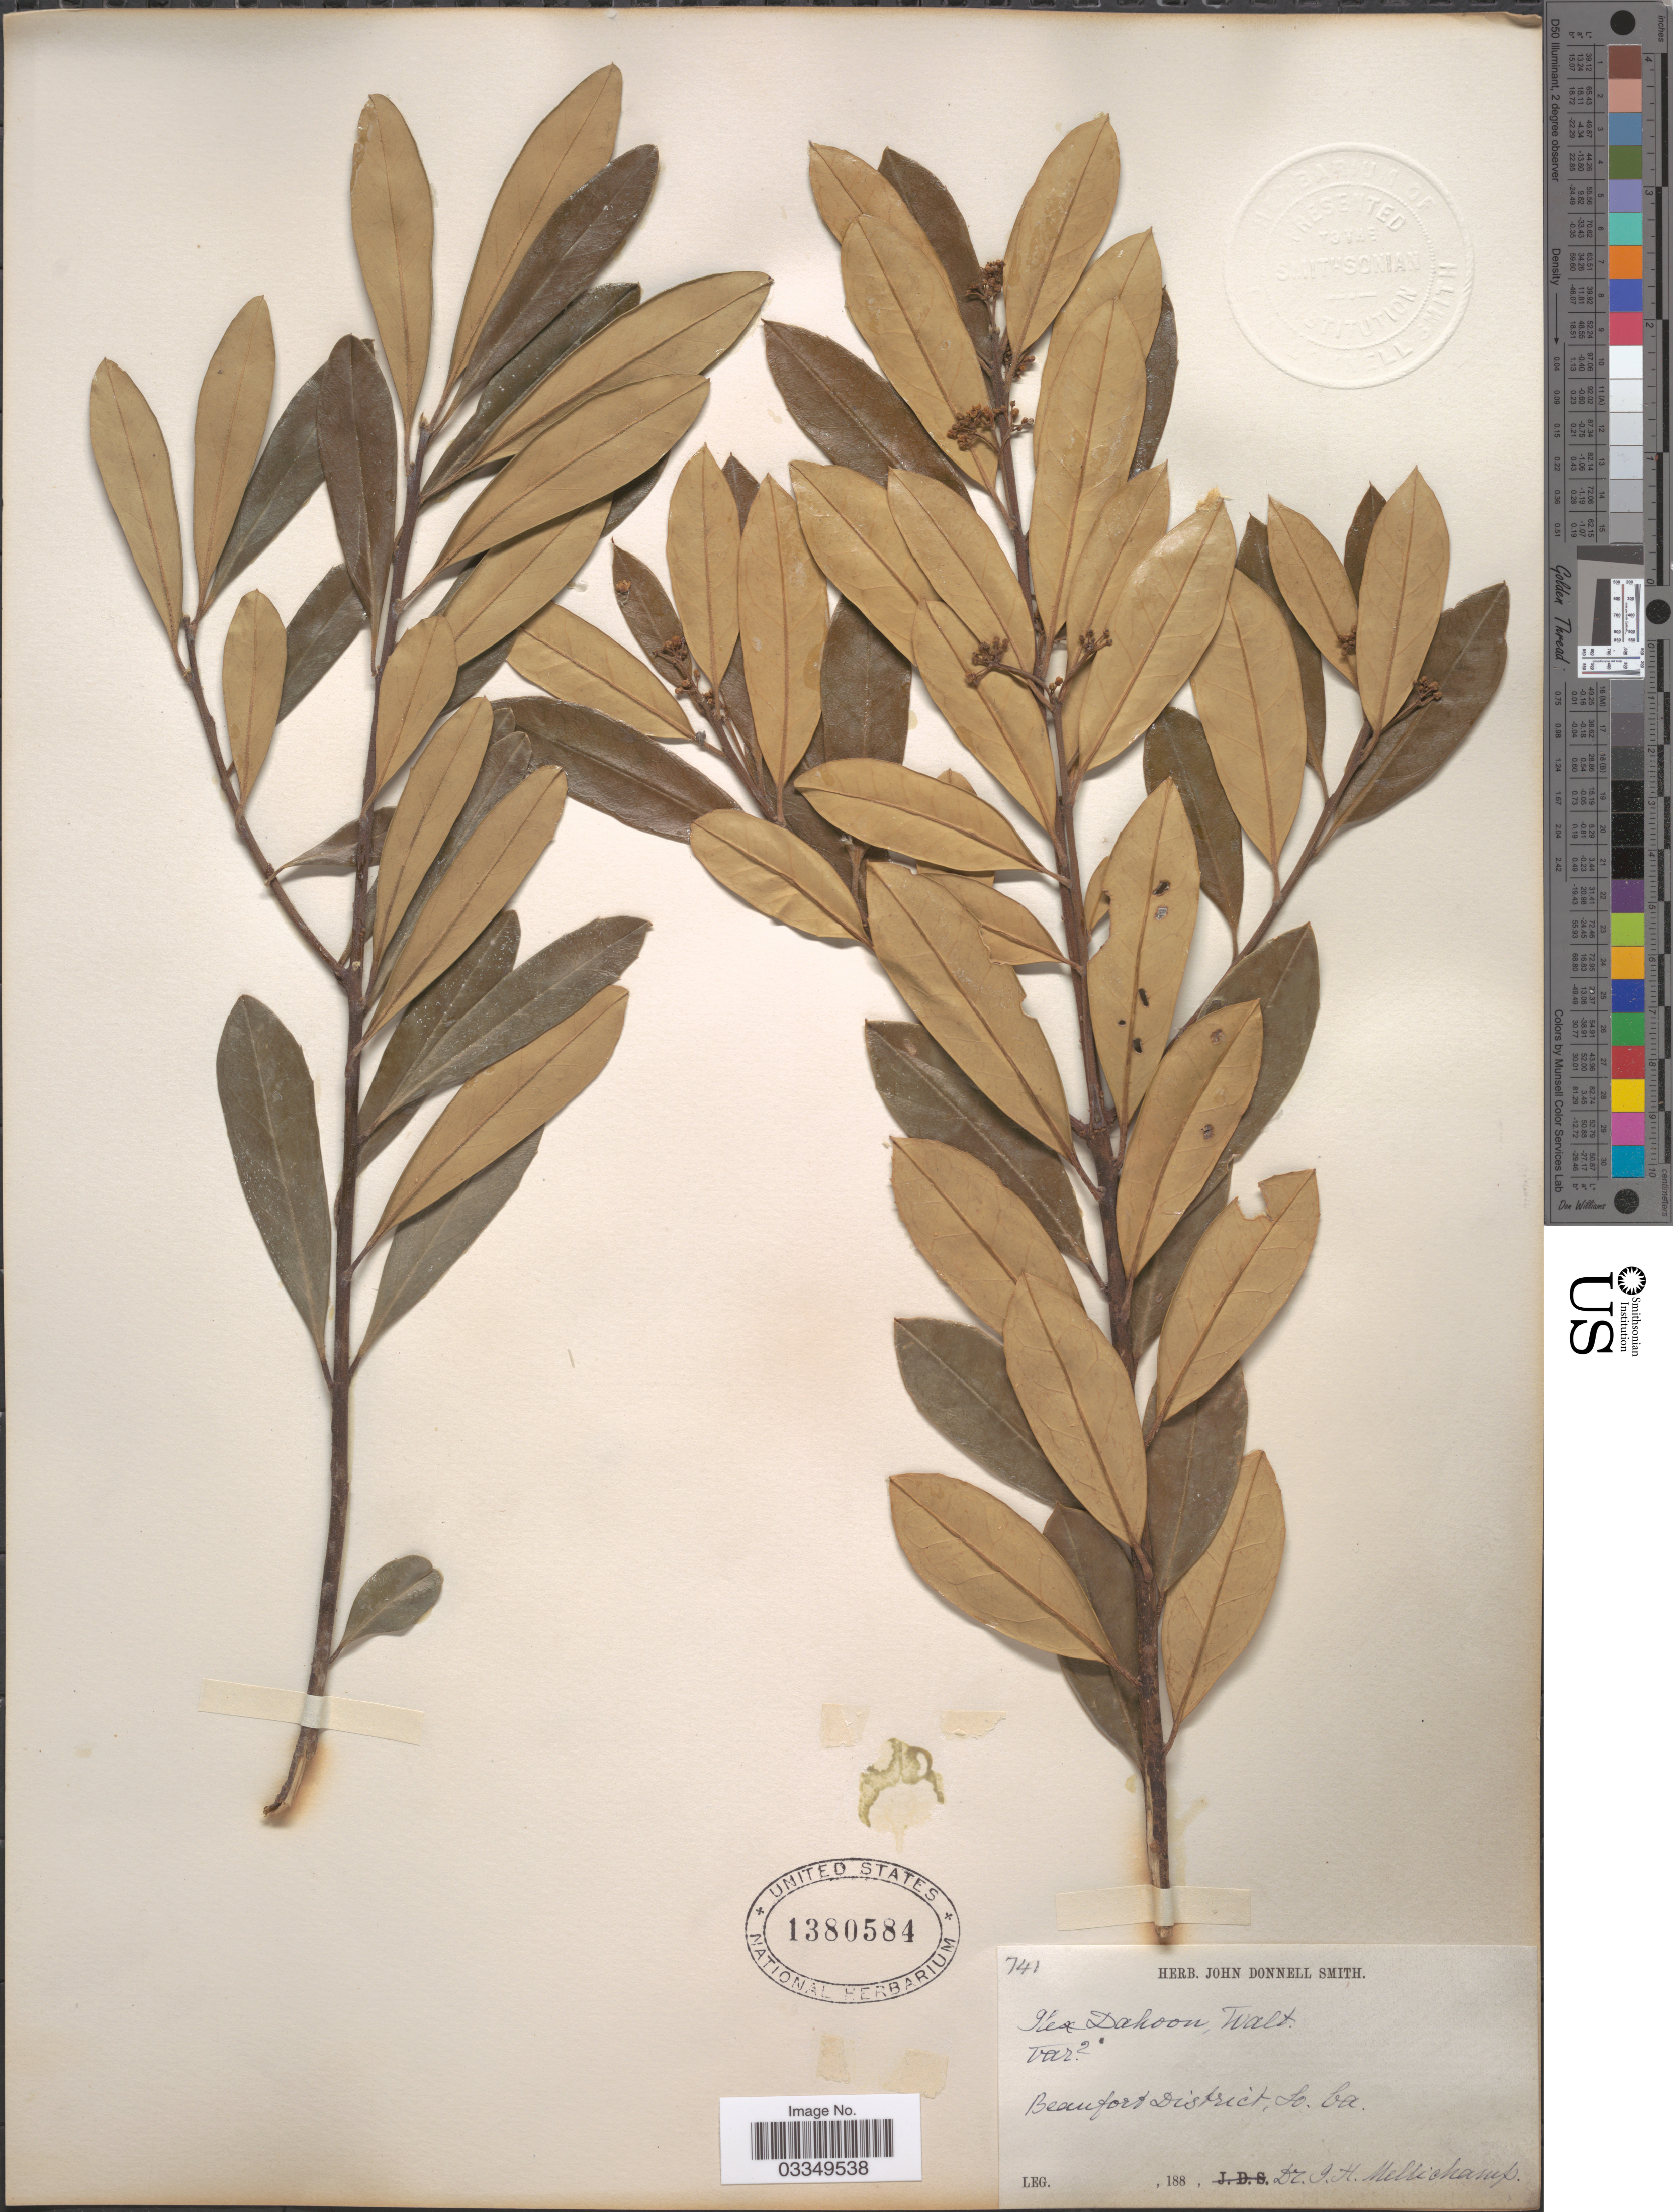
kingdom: Plantae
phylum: Tracheophyta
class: Magnoliopsida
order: Aquifoliales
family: Aquifoliaceae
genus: Ilex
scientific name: Ilex cassine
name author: L.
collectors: J. H. Mellichamp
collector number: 741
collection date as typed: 188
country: United States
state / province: South Carolina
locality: Beaufort District. So. Ca.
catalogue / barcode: US 1380584